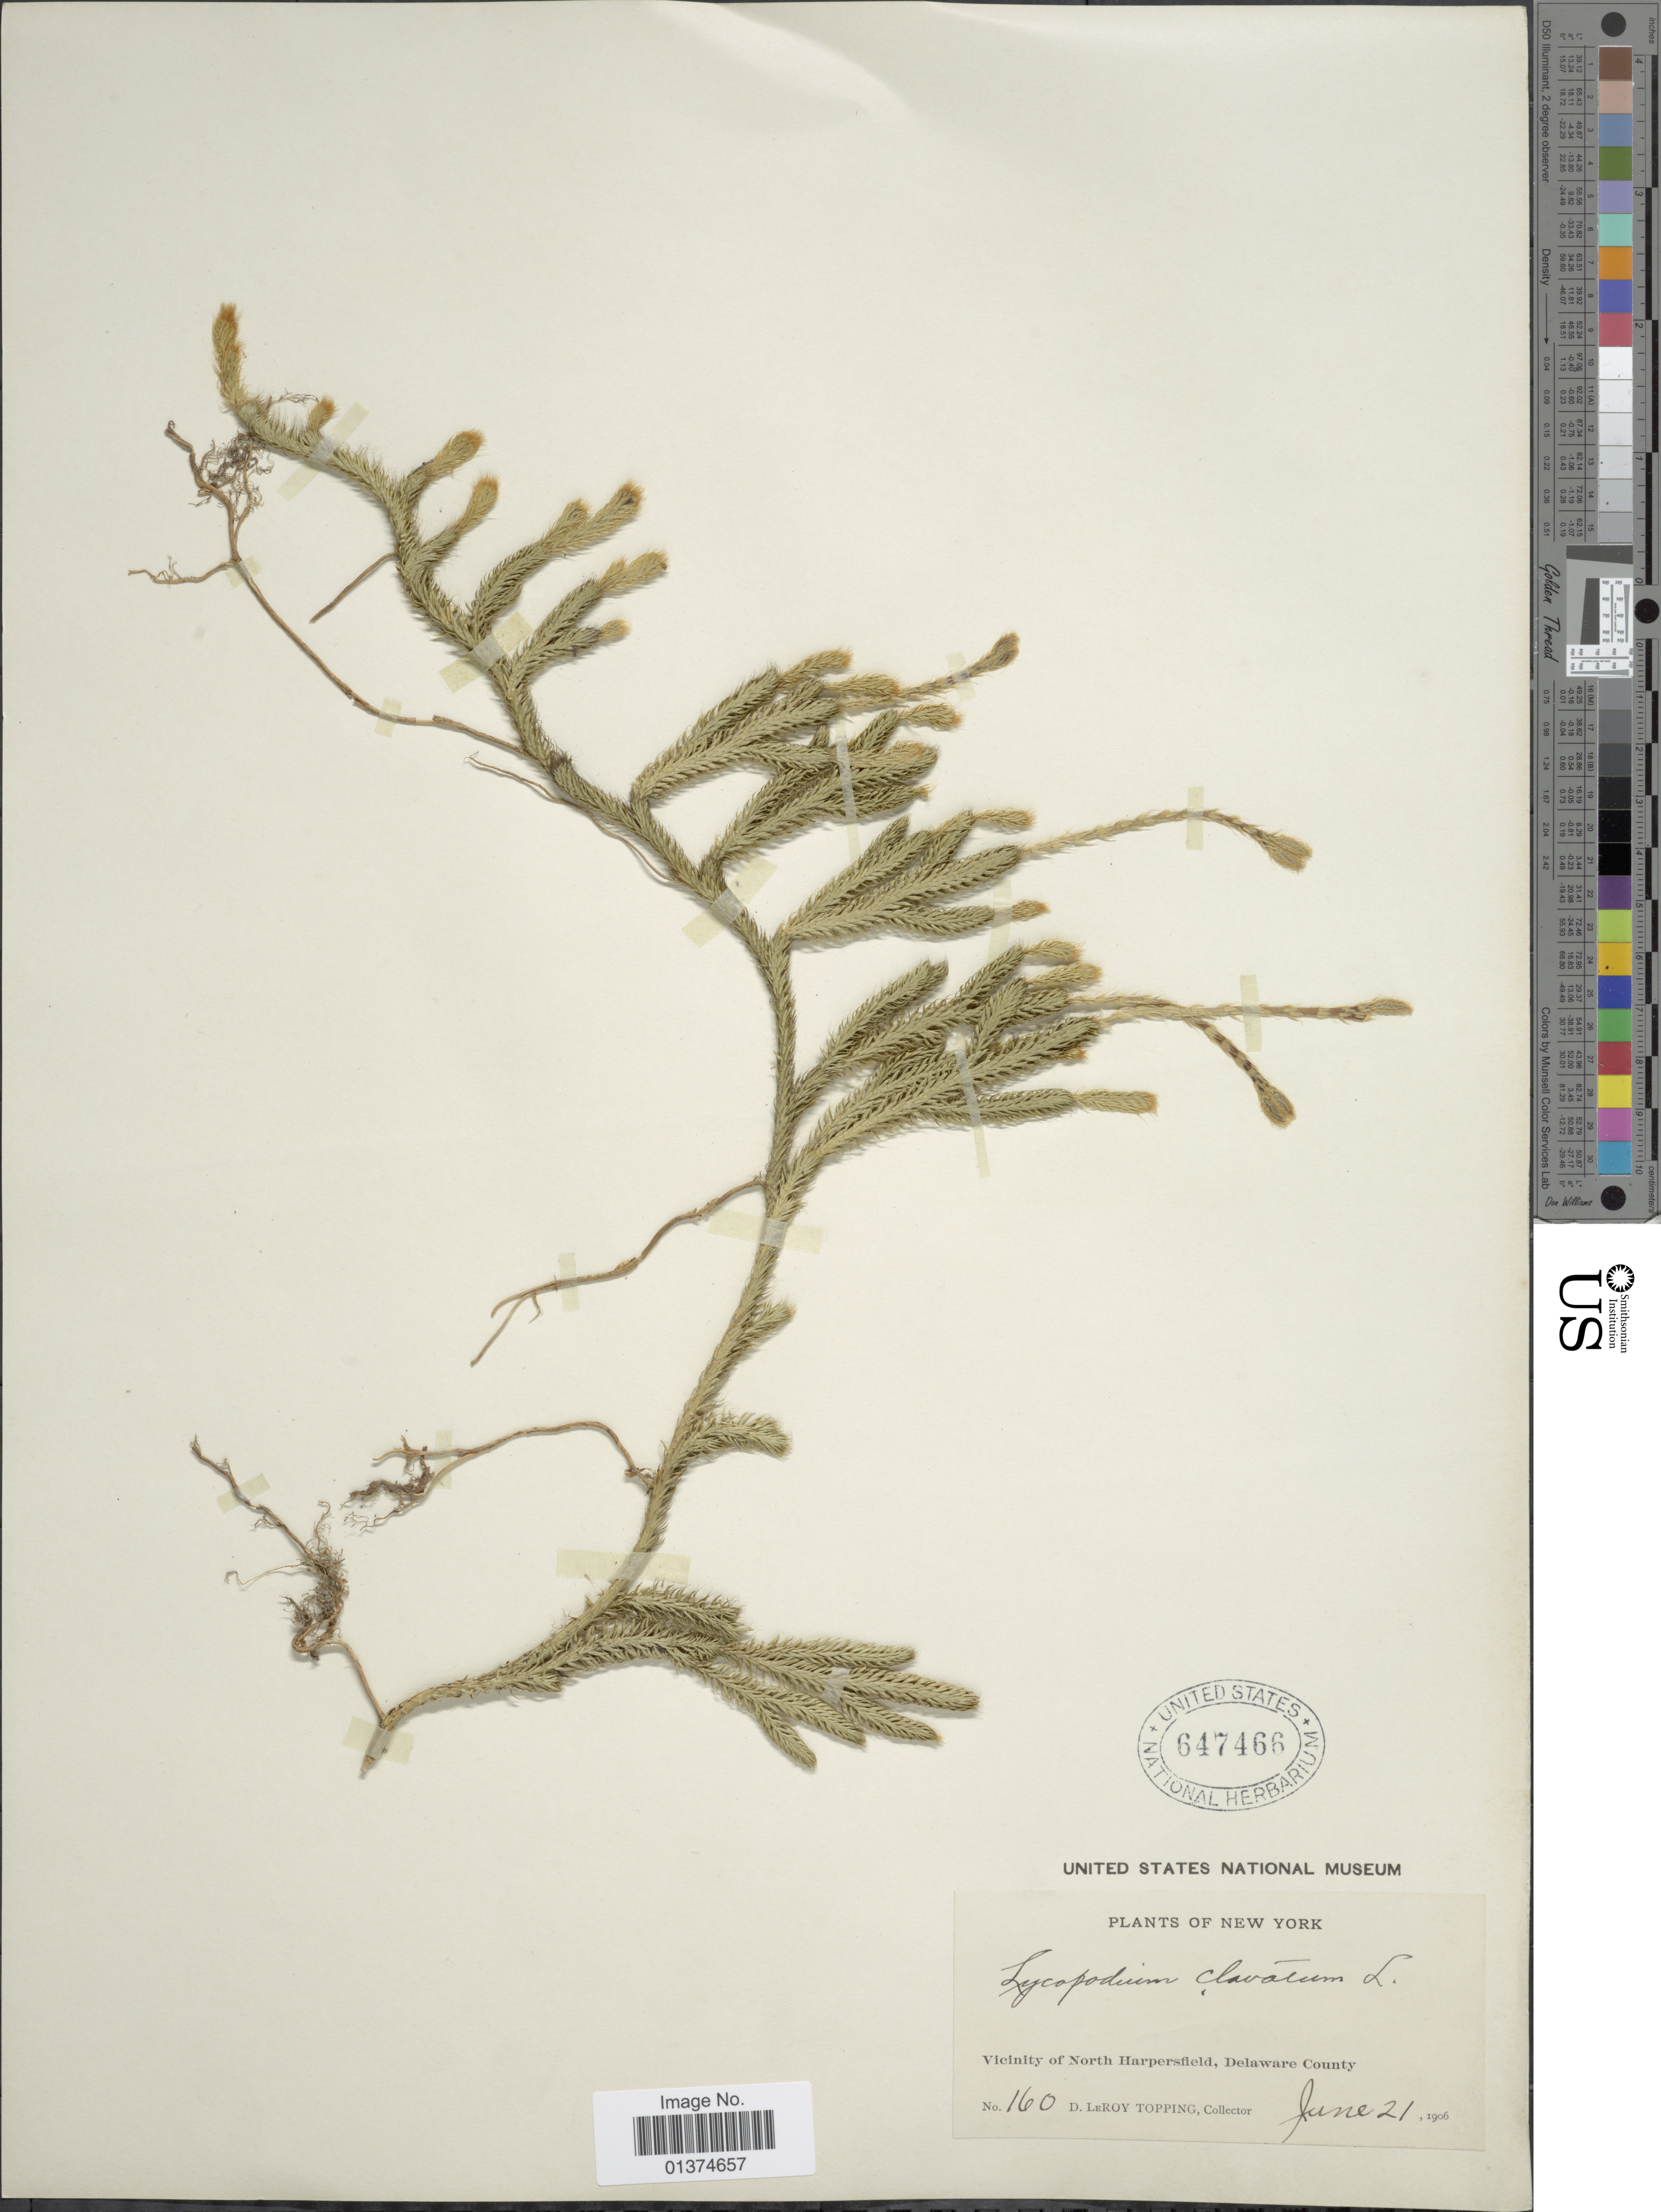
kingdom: Plantae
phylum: Tracheophyta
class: Lycopodiopsida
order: Lycopodiales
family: Lycopodiaceae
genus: Lycopodium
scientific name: Lycopodium clavatum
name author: L.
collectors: D. L. Topping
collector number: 160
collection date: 1906-06-21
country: United States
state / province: New York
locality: Vicinity of North Harpersfield, De;aware County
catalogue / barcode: US 647466